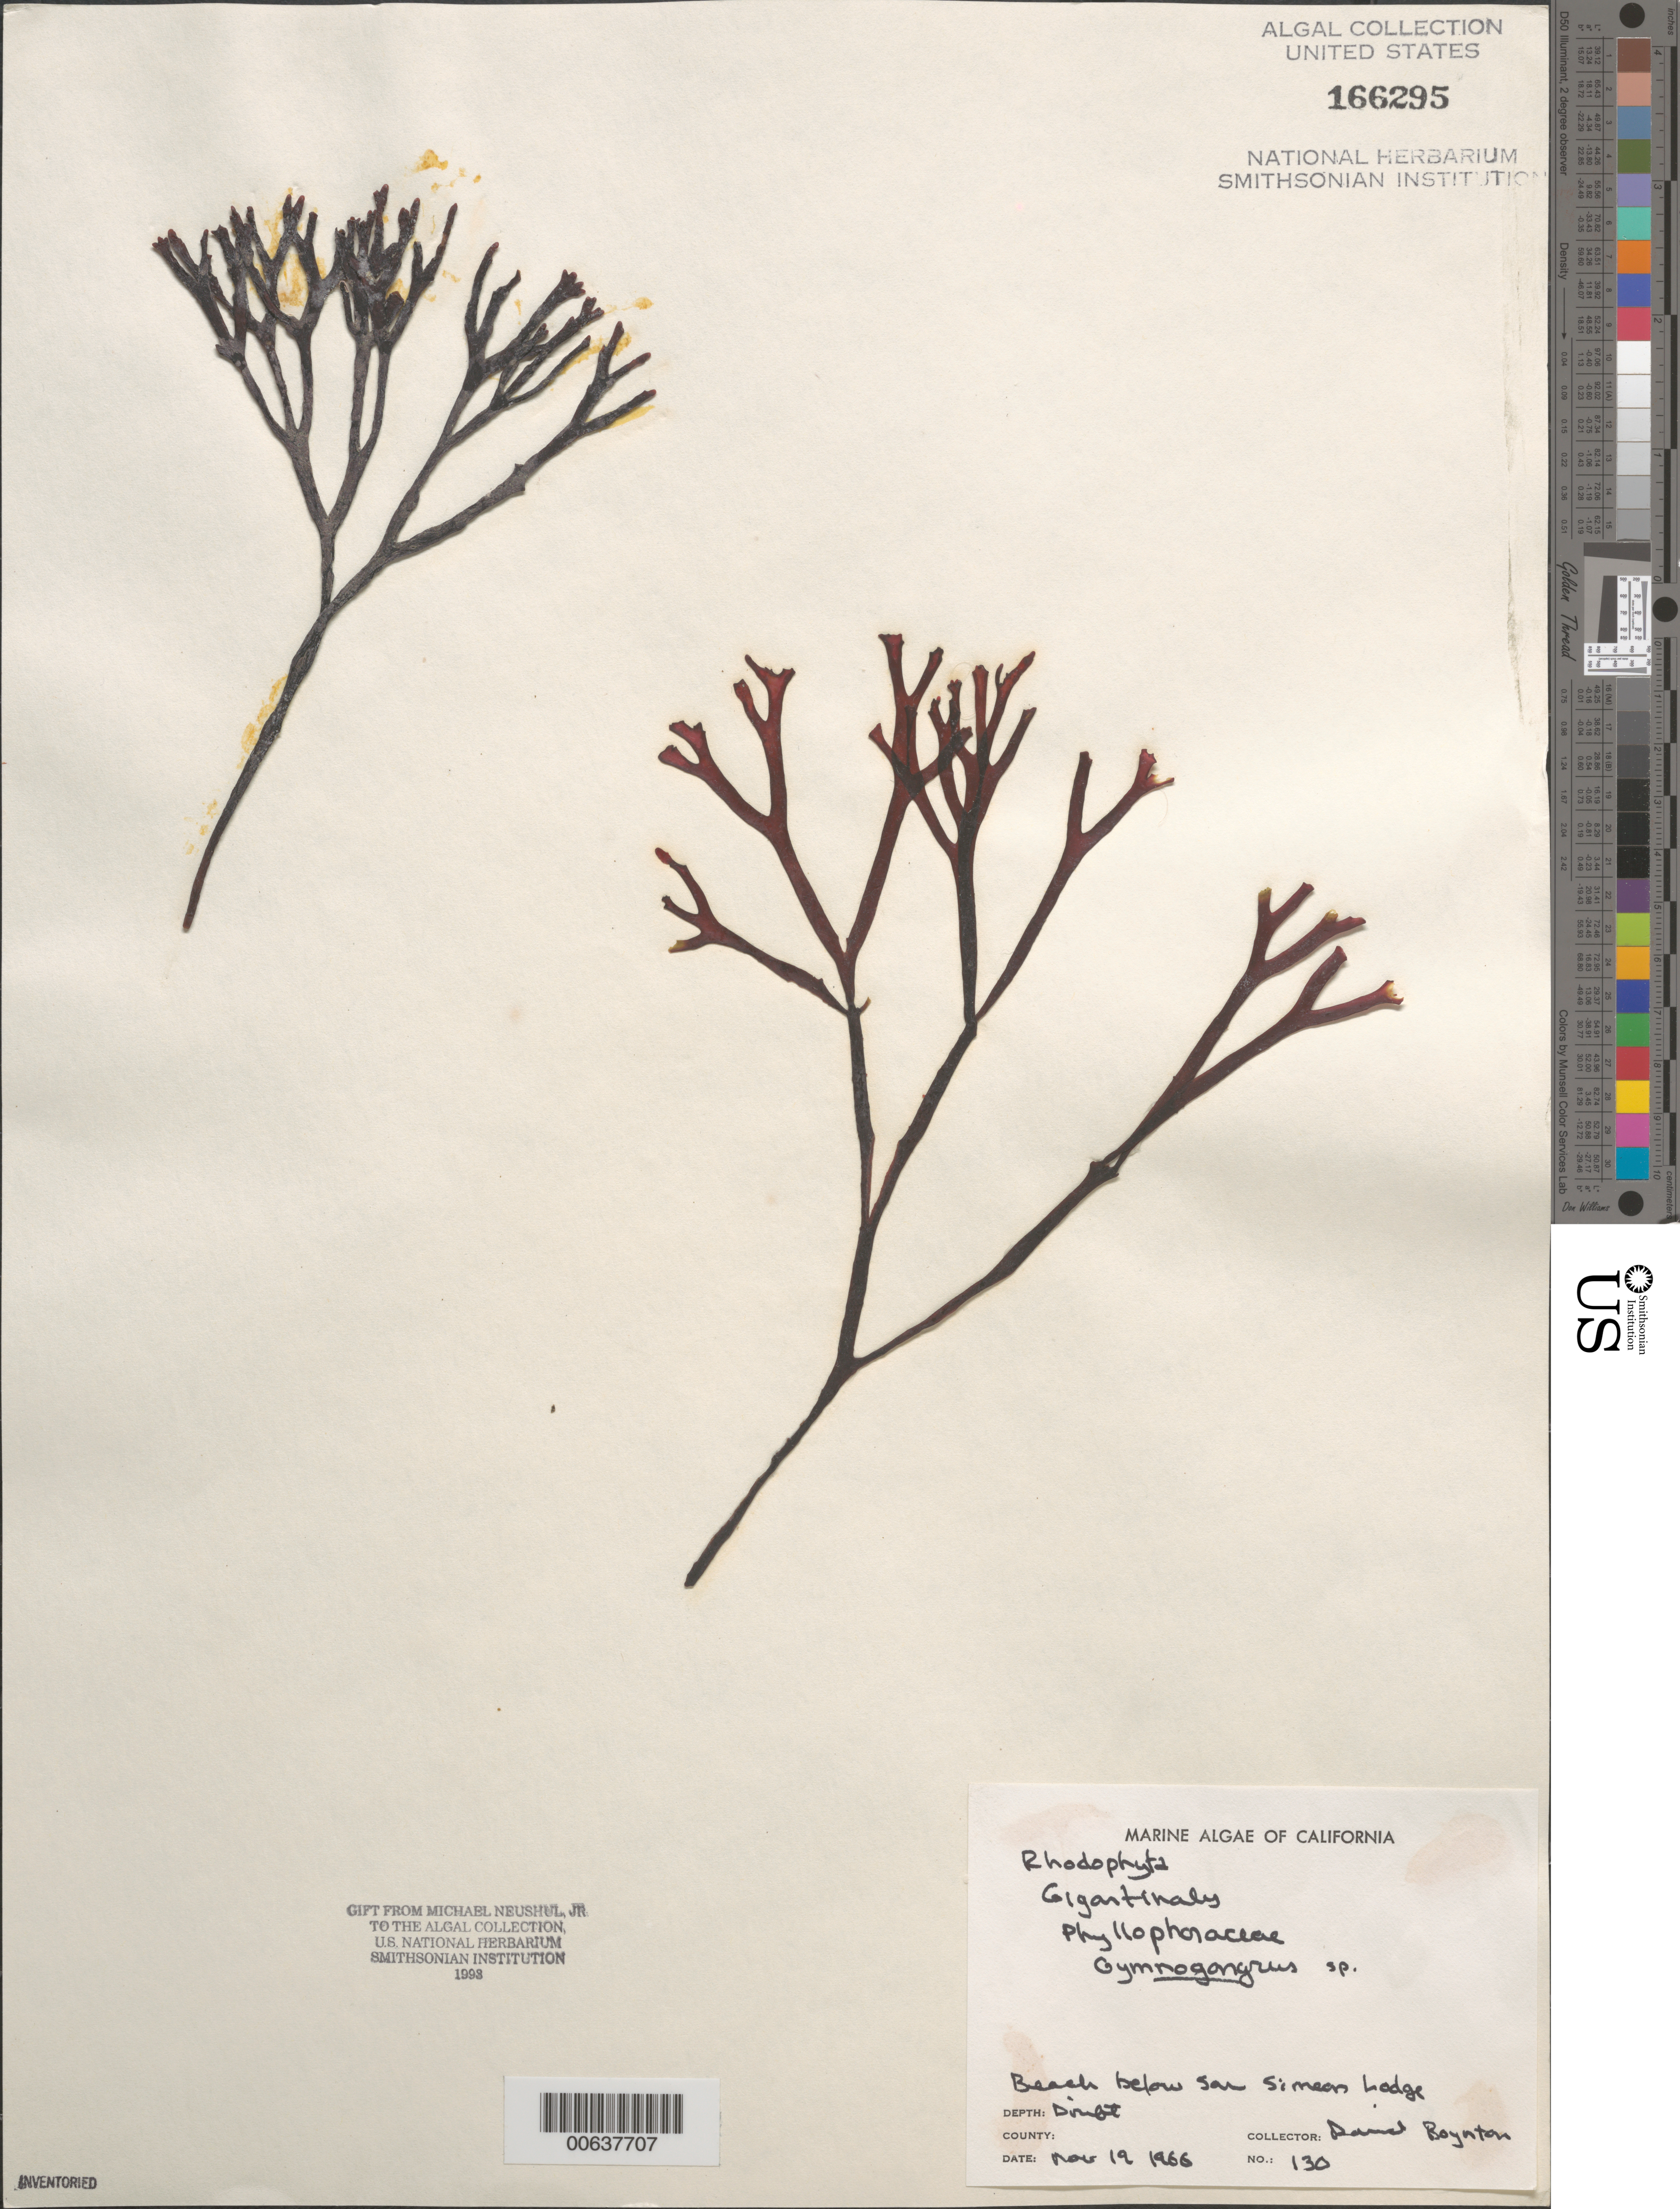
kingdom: Plantae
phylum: Rhodophyta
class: Florideophyceae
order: Gigartinales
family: Phyllophoraceae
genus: Gymnogongrus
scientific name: Gymnogongrus sp.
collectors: D. Boynton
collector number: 130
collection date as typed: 19 Nov 1966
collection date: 1966-11-19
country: United States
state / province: California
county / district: San Luis Obispo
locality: Beach below San Simeon Lodge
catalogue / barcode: US 166295